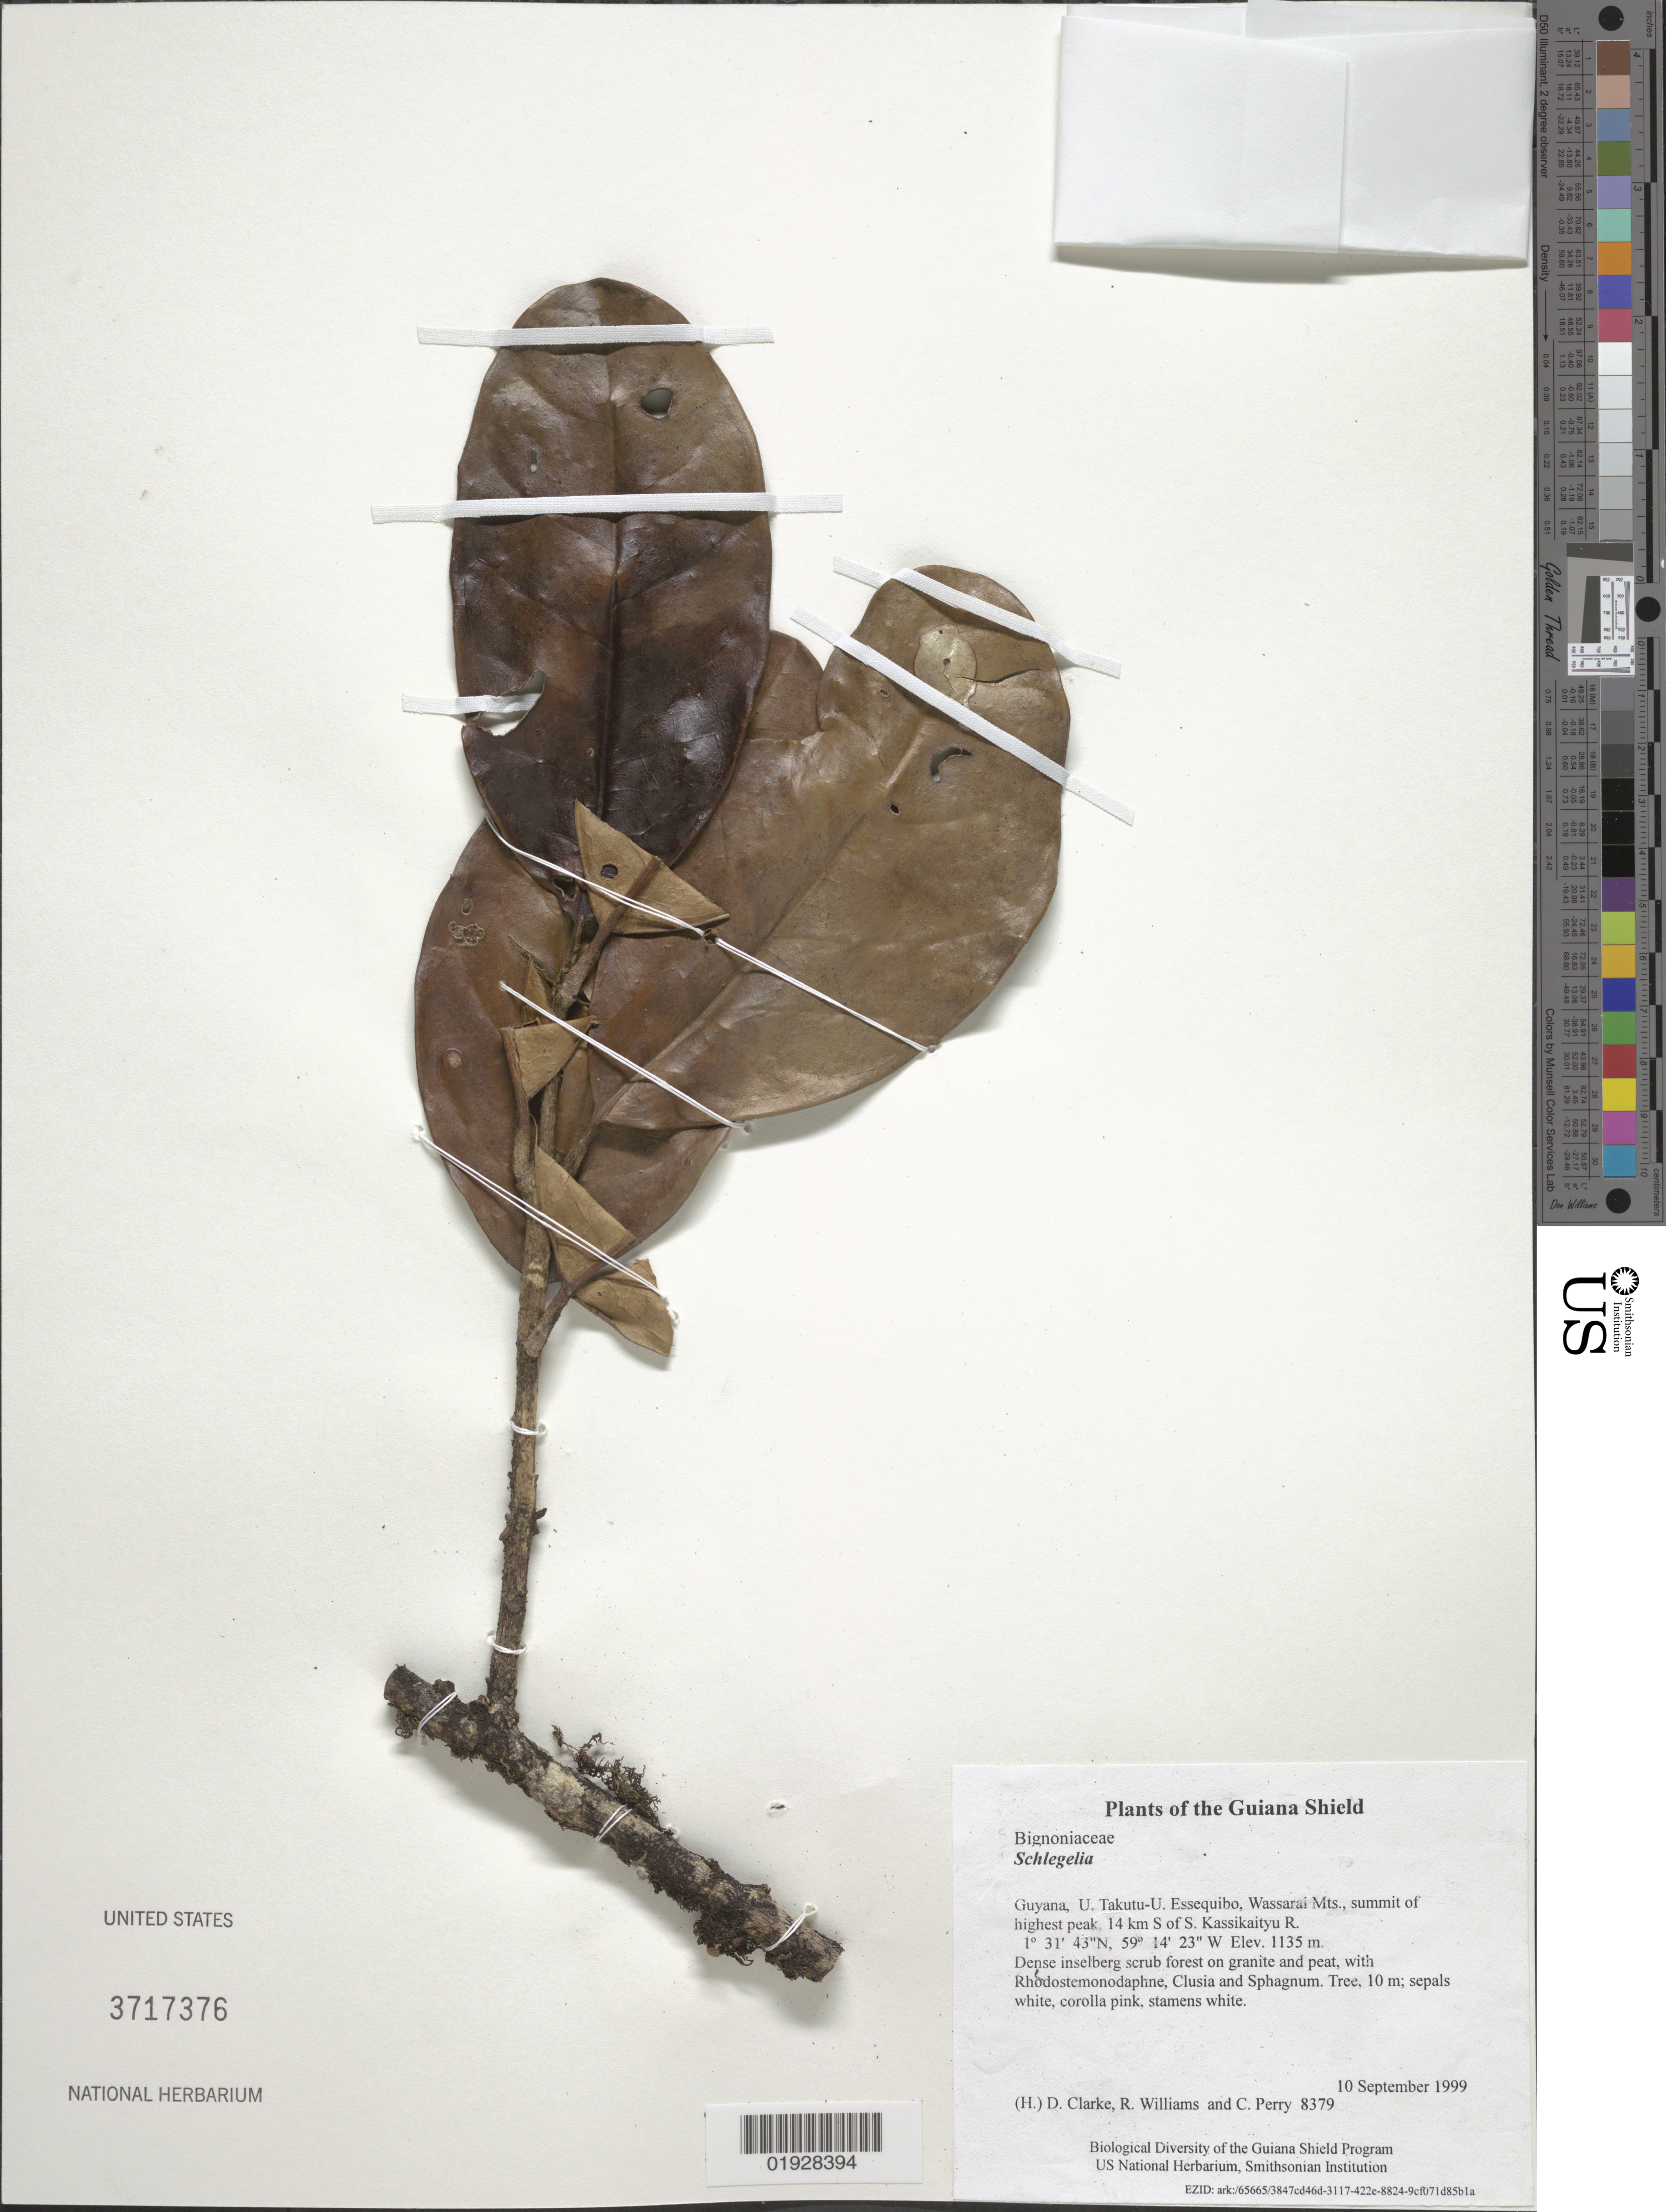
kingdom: Plantae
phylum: Tracheophyta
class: Magnoliopsida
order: Lamiales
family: Schlegeliaceae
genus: Schlegelia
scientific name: Schlegelia sp.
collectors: H. D. Clarke, R. Williams & C. Perry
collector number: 8379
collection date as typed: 10 September 1999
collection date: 1999-09-10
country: Guyana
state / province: U. Takutu-U. Essequibo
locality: Wassarai Mts., summit of highest peak, 14 km S of S. Kassikaityu R.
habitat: Dense inselberg scrub forest on granite and peat, with Rhodostemonodaphne, Clusia and Sphagnum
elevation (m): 1135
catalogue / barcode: US 3717376